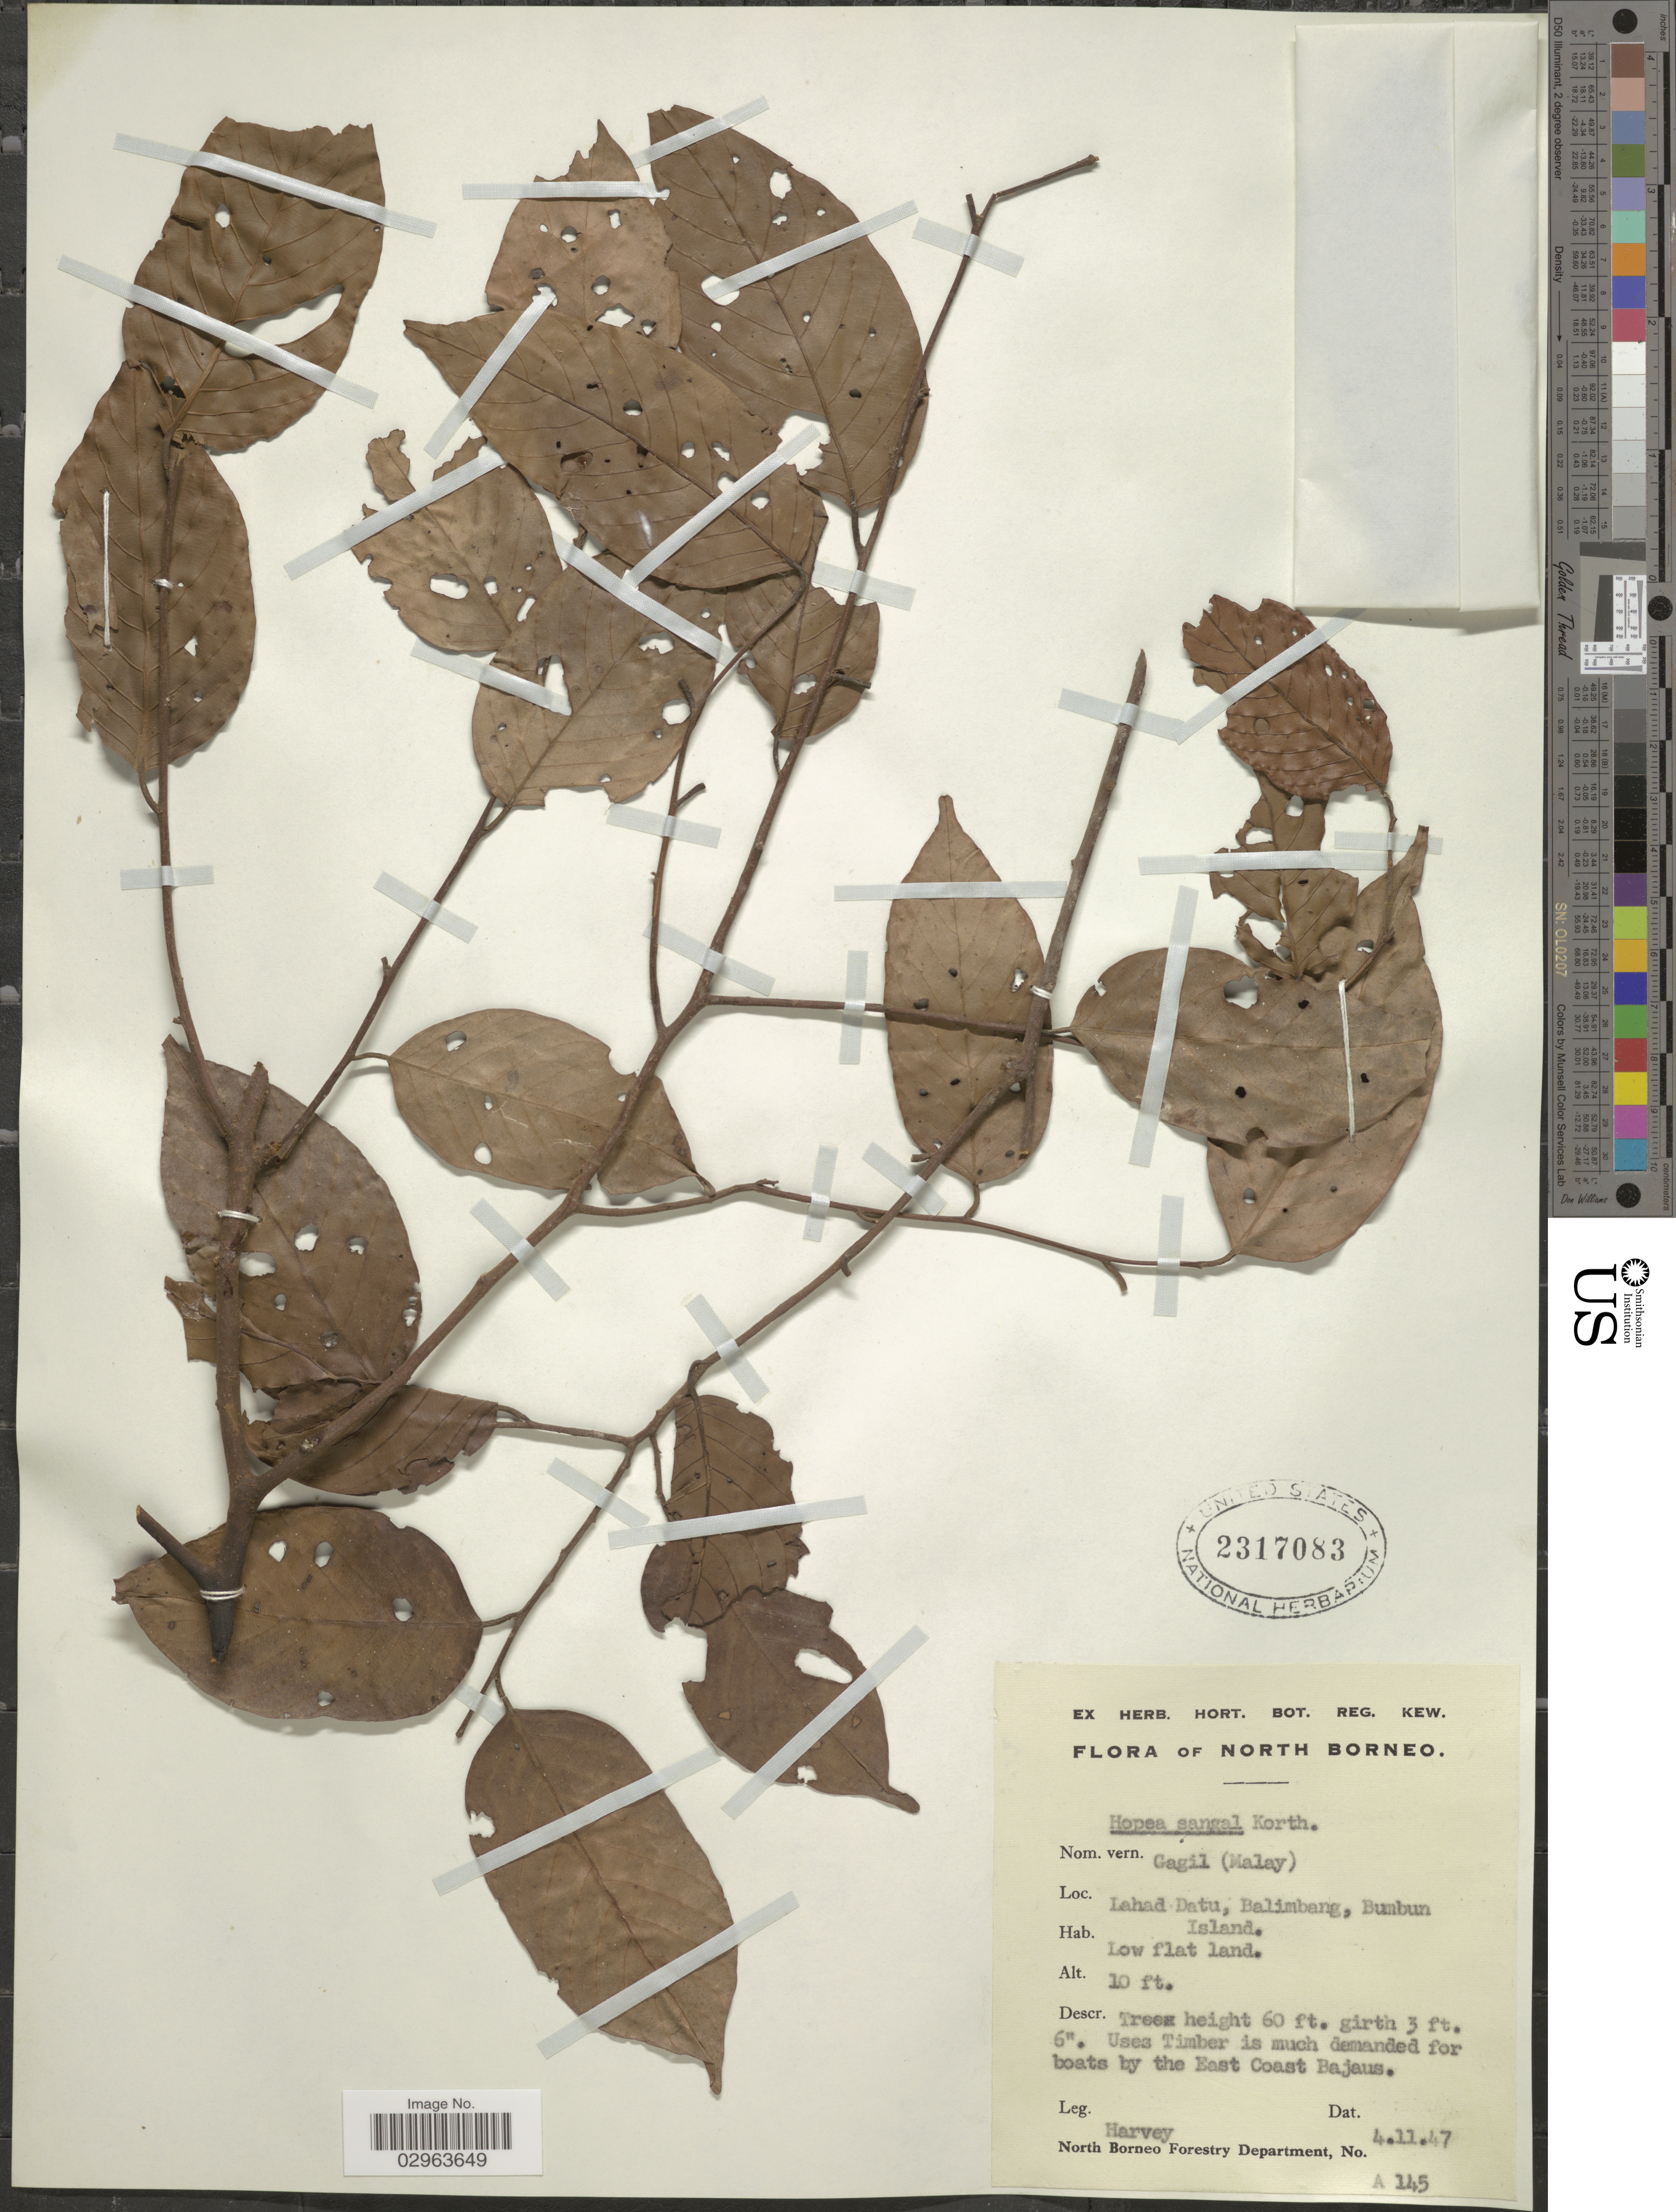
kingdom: Plantae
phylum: Tracheophyta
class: Magnoliopsida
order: Malvales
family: Dipterocarpaceae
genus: Hopea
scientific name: Hopea sangal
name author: Korth.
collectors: -. Harvey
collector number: A 145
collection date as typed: Transcribed d/m/y: 4/11/47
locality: North Borneo. Lahad Datu, Balimbang, Bumbun Island.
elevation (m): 3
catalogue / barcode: US 2317083